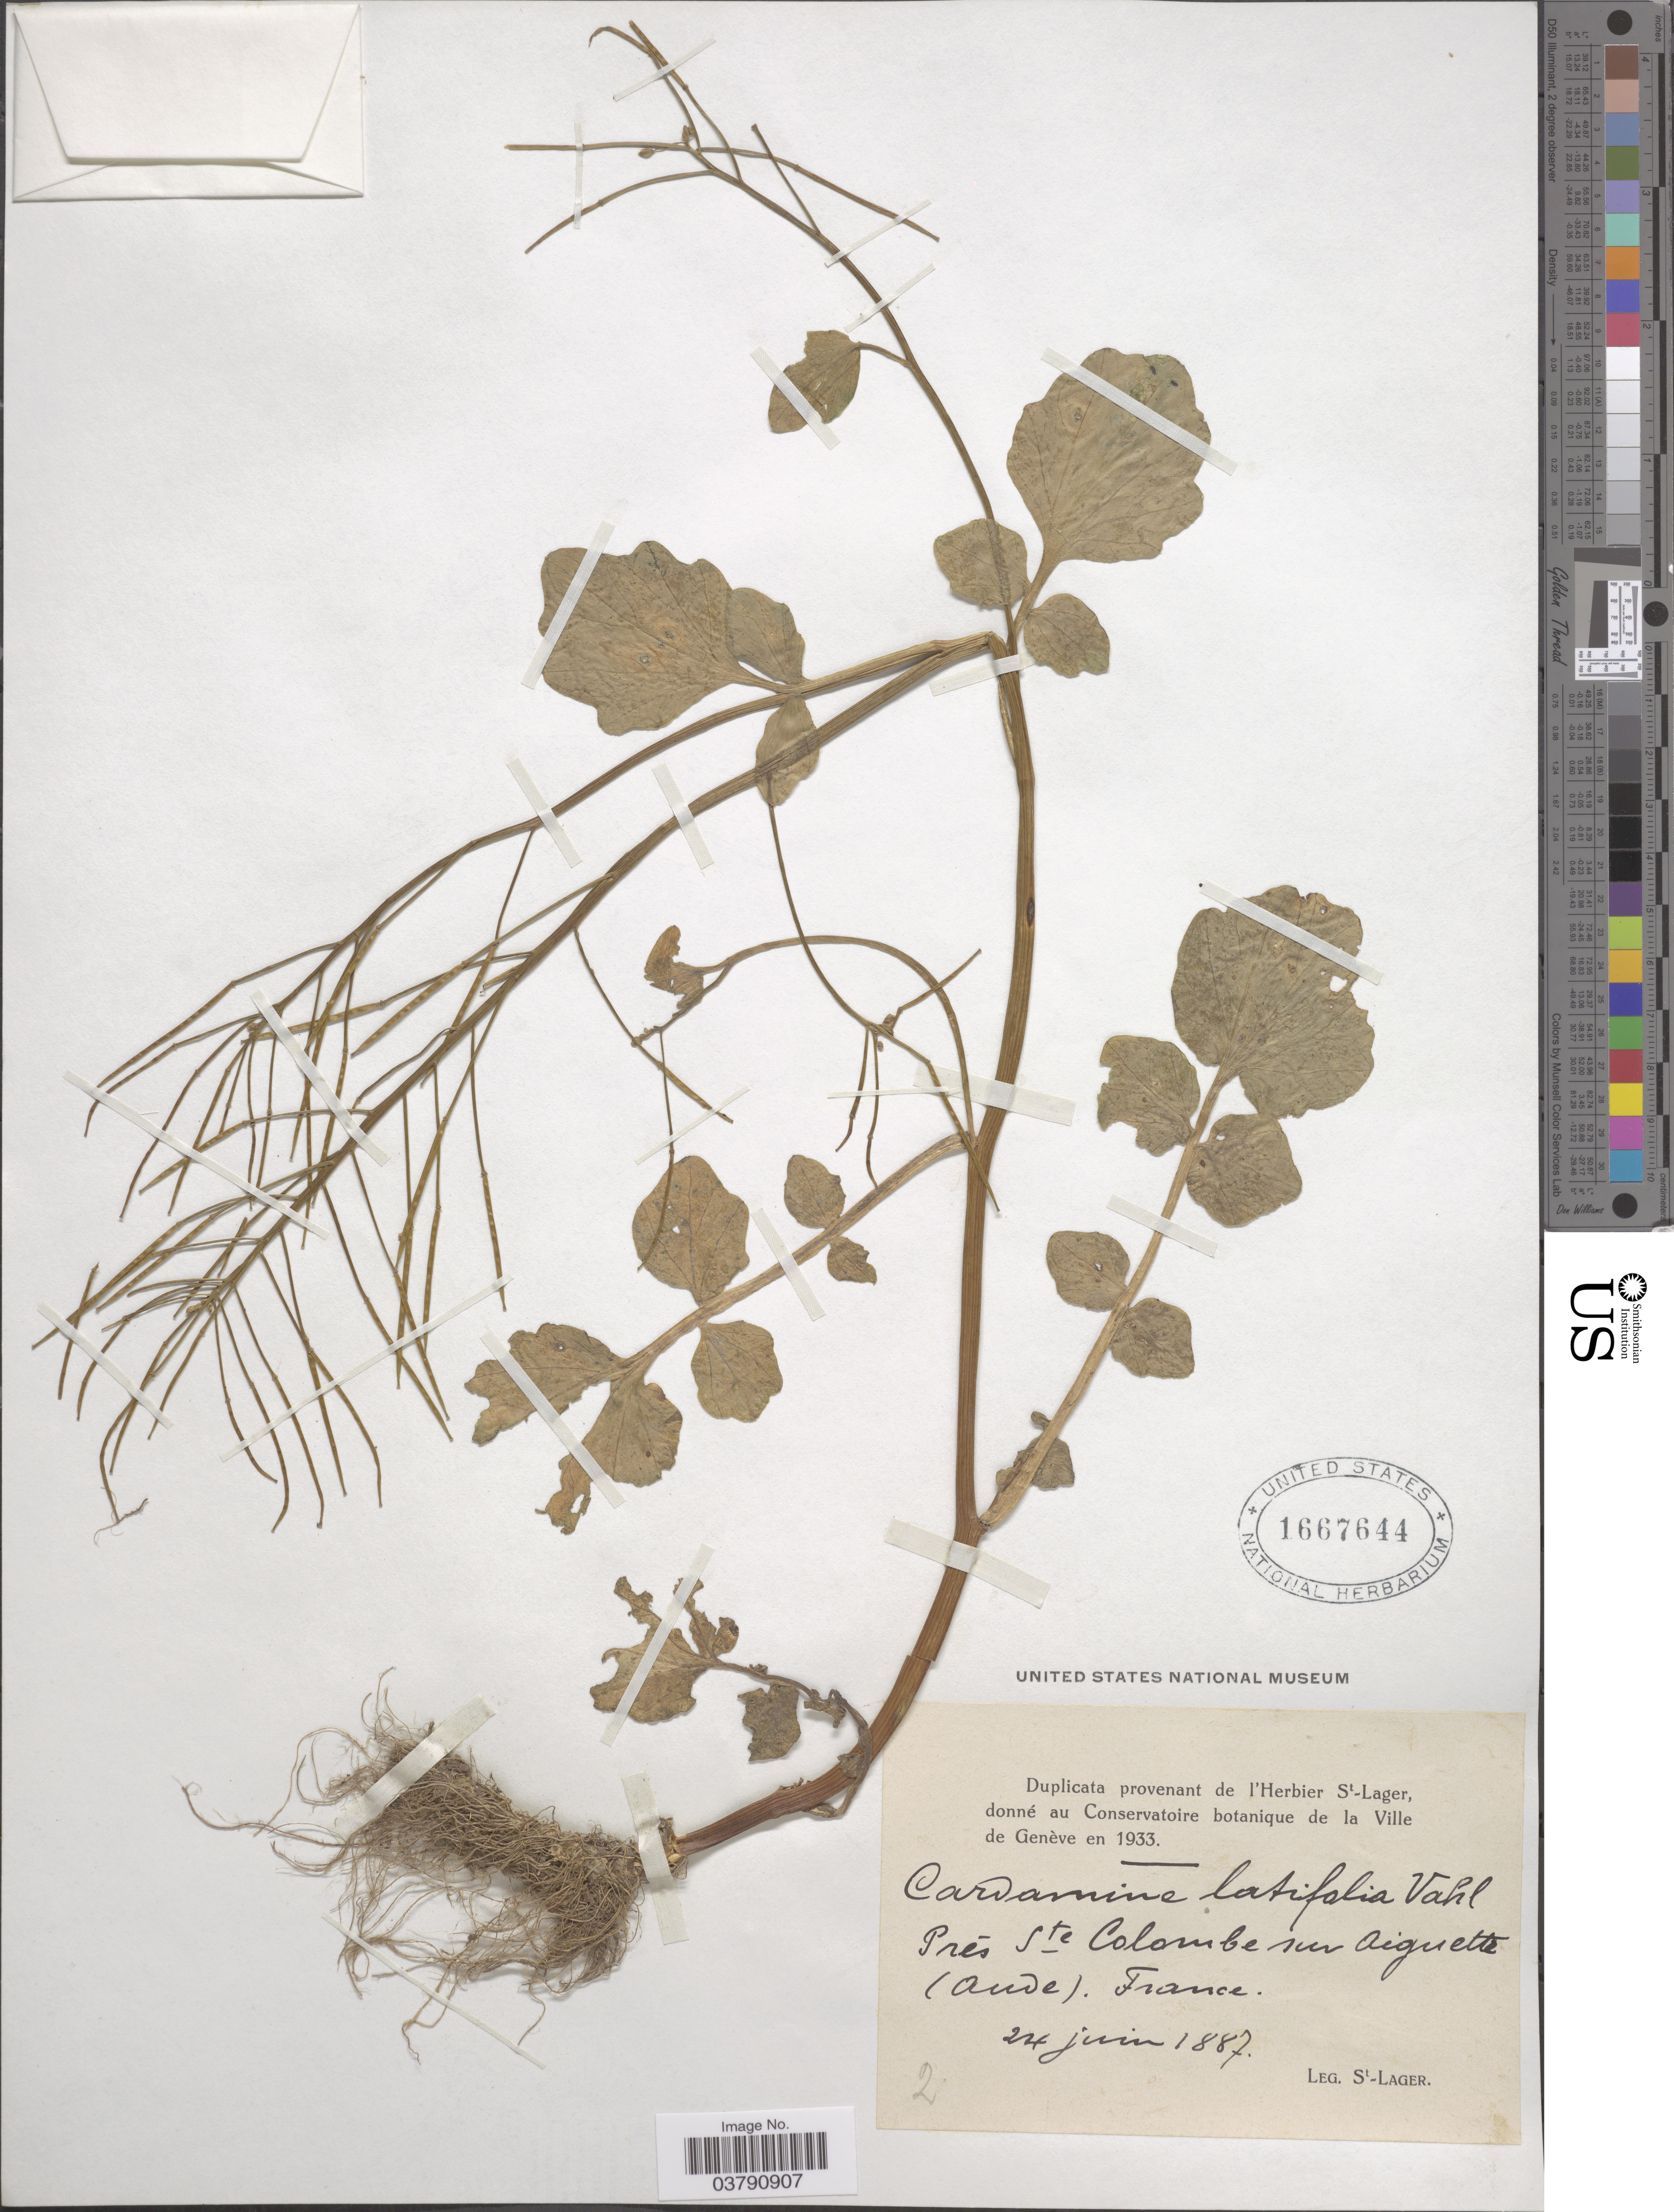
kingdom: Plantae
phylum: Tracheophyta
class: Magnoliopsida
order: Brassicales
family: Brassicaceae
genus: Cardamine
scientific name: Cardamine latifolia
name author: Vahl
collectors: -. St. Lager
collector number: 2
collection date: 1887-06-24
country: France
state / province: Occitanie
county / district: Aude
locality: Prés Ste Colombe sur Aiguette (aude).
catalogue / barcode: US 1667644